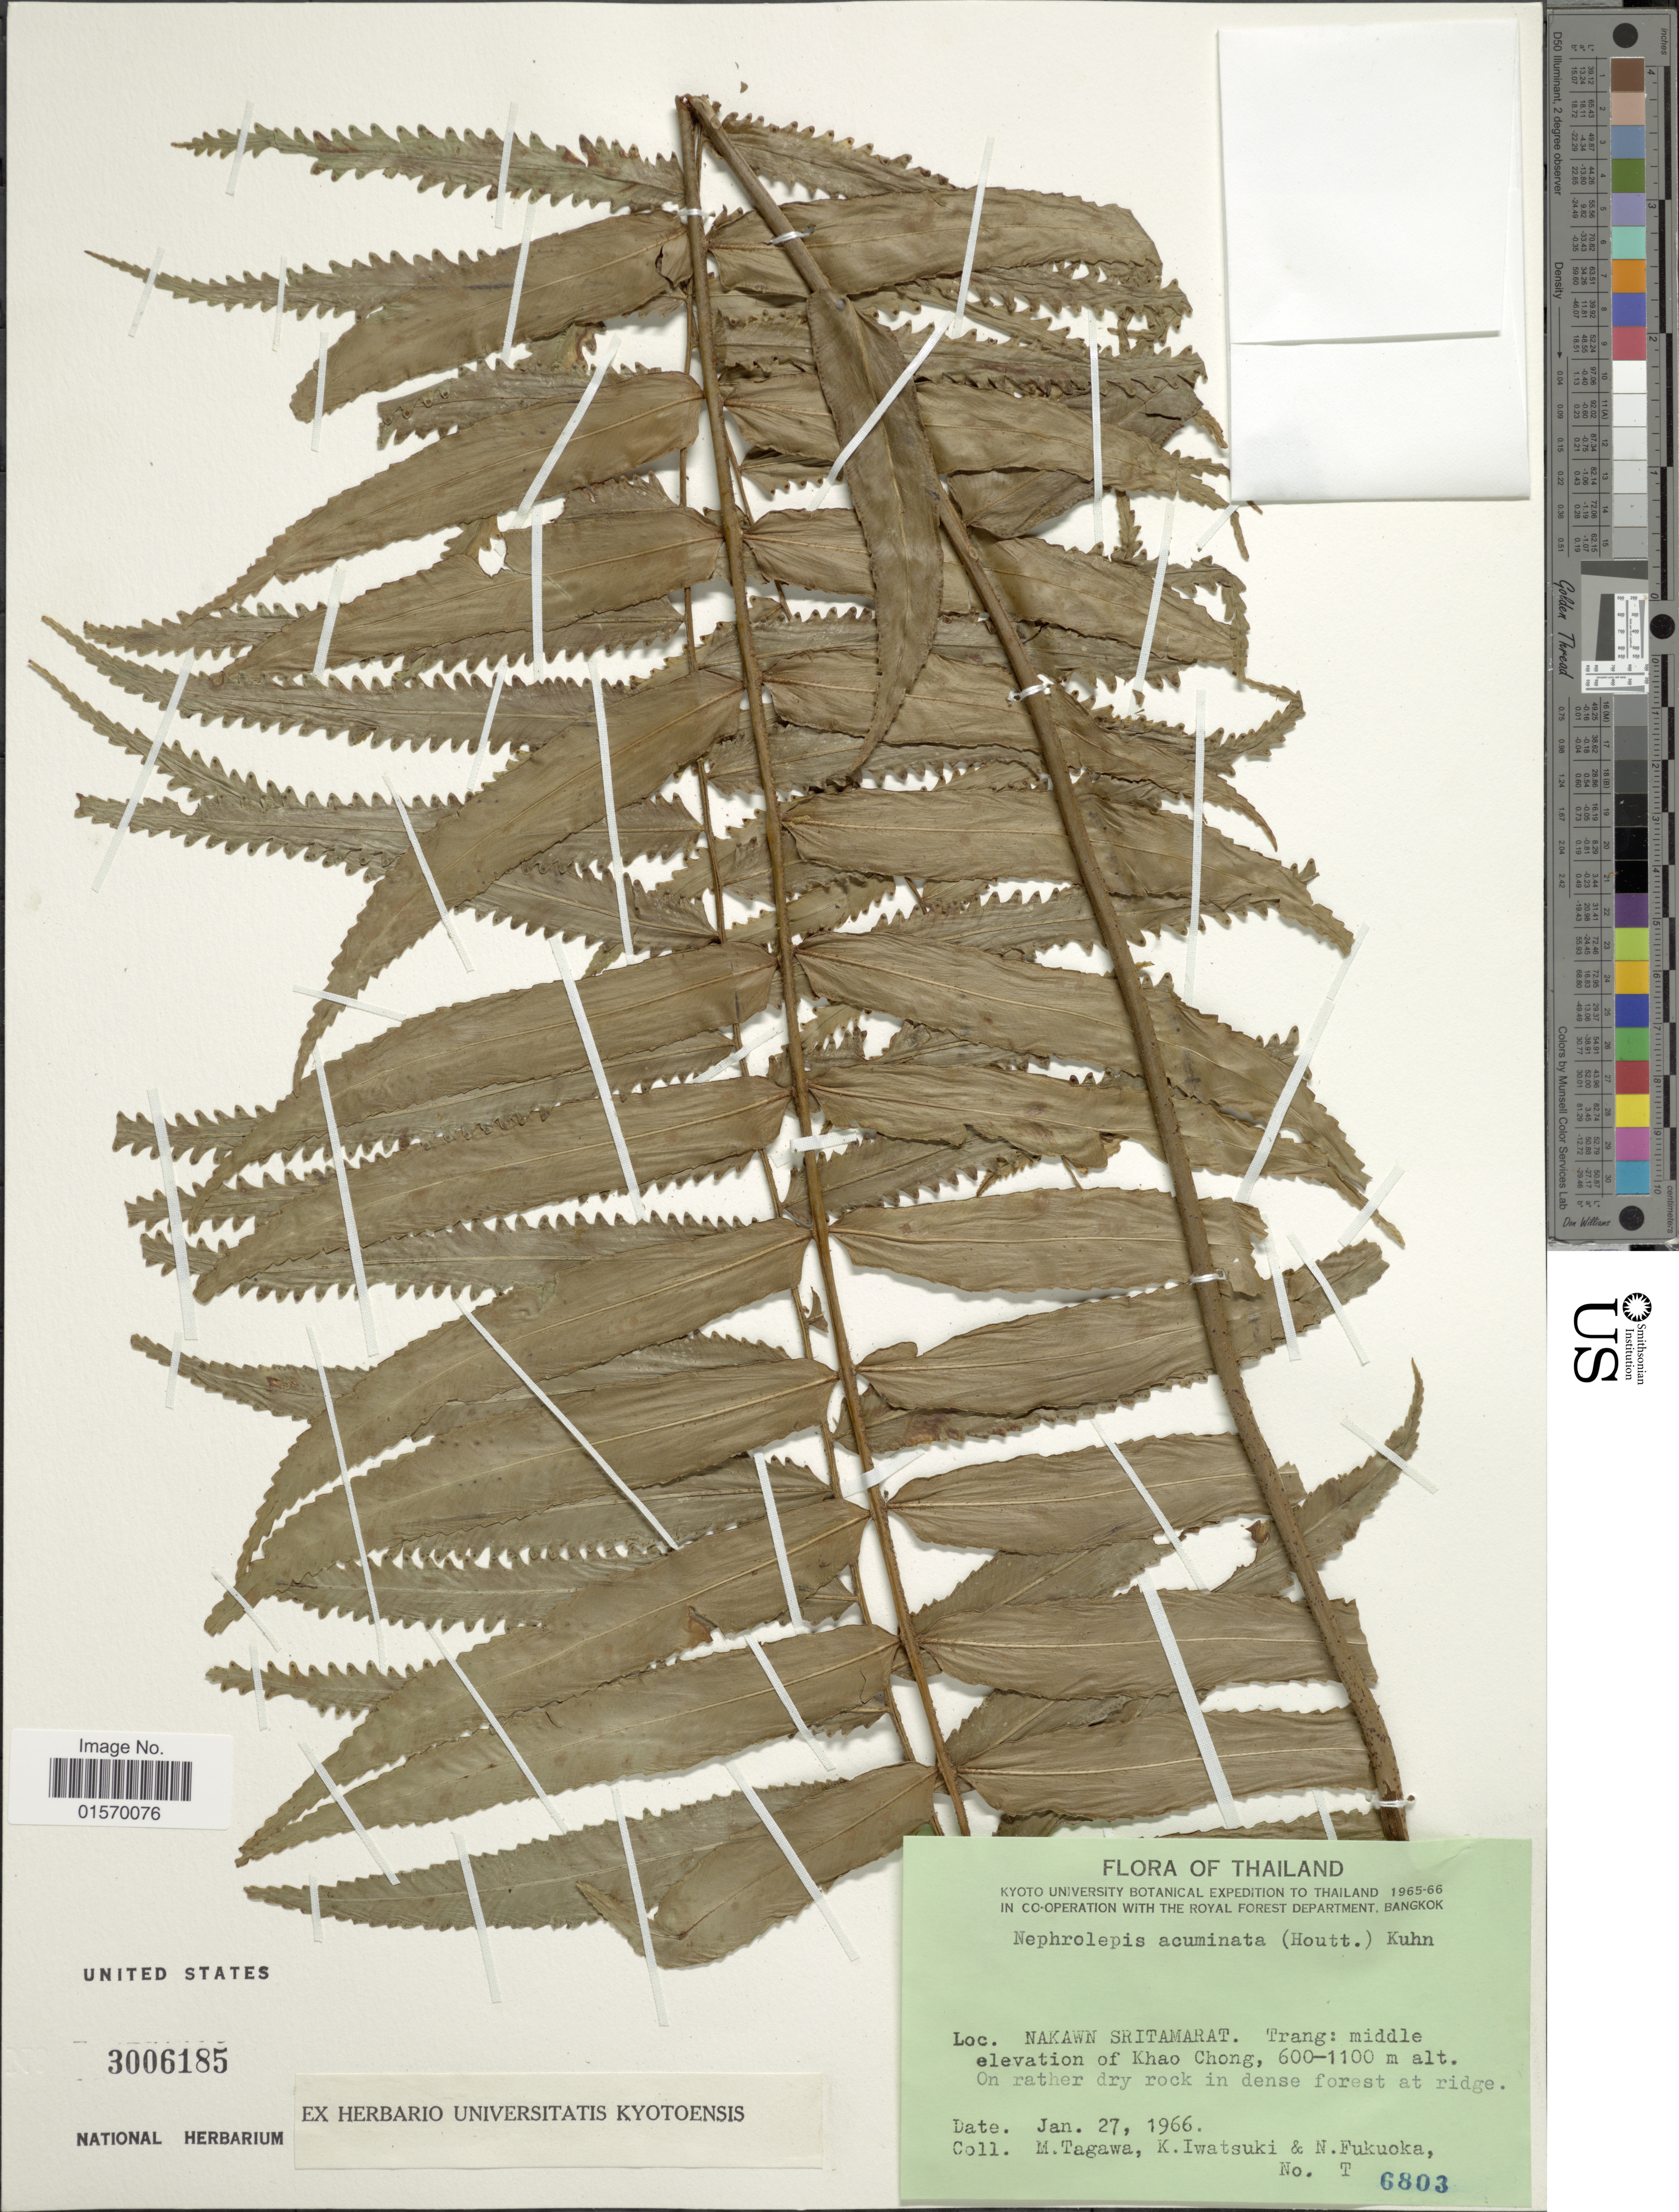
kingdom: Plantae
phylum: Tracheophyta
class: Polypodiopsida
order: Polypodiales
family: Nephrolepidaceae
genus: Nephrolepis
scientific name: Nephrolepis acuminata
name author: (Houtt.) Kuhn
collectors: M. Tagawa, K. Iwatsuki & N. Fukuoka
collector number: T6803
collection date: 1966-01-27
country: Thailand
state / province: Trang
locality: Nakawn Sritamarat. Trang: middle elevation of Khao Chong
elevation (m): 600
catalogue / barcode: US 3006185